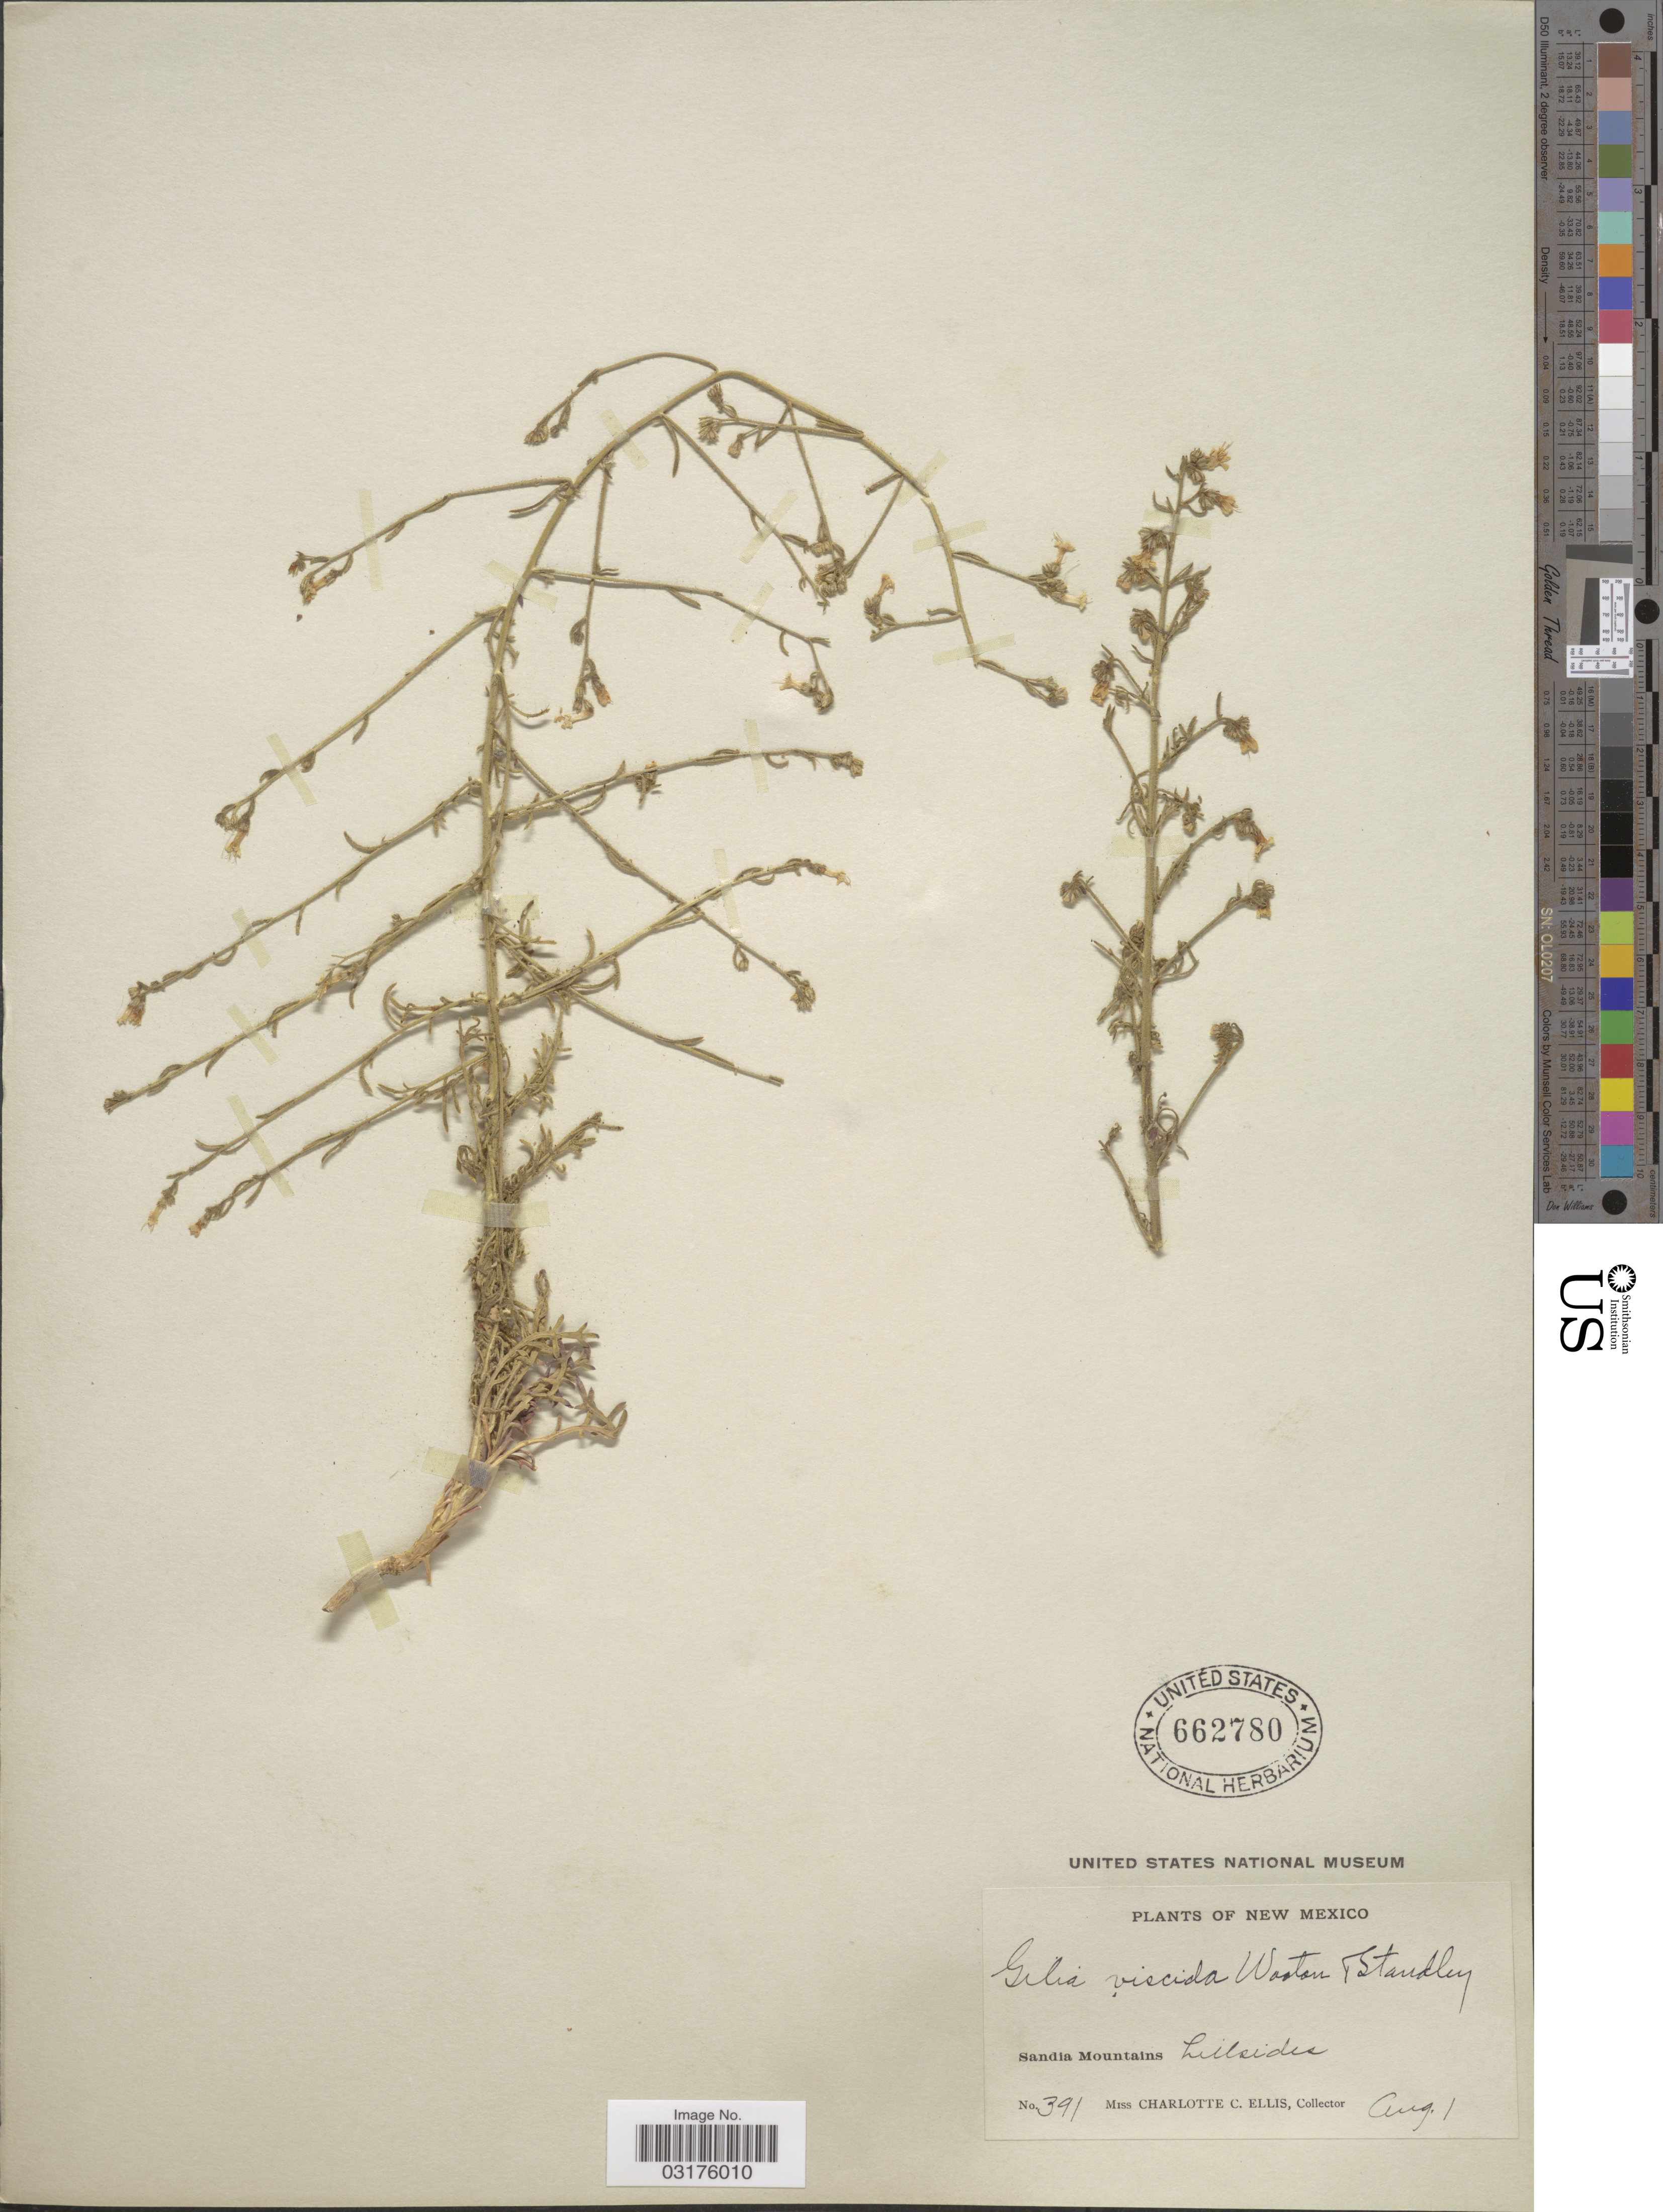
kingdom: Plantae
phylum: Tracheophyta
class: Magnoliopsida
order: Ericales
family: Polemoniaceae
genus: Aliciella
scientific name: Aliciella pinnatifida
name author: (Nutt. ex A. Gray) J.M. Porter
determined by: Strong, Mark T., (BOT), Smithsonian Institution - National Museum of Natural History (UNITED STATES)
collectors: C. C. Ellis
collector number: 391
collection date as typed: Transcribed d/m/y: /8/1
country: United States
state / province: New Mexico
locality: Sandia Mountains.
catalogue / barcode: US 662780